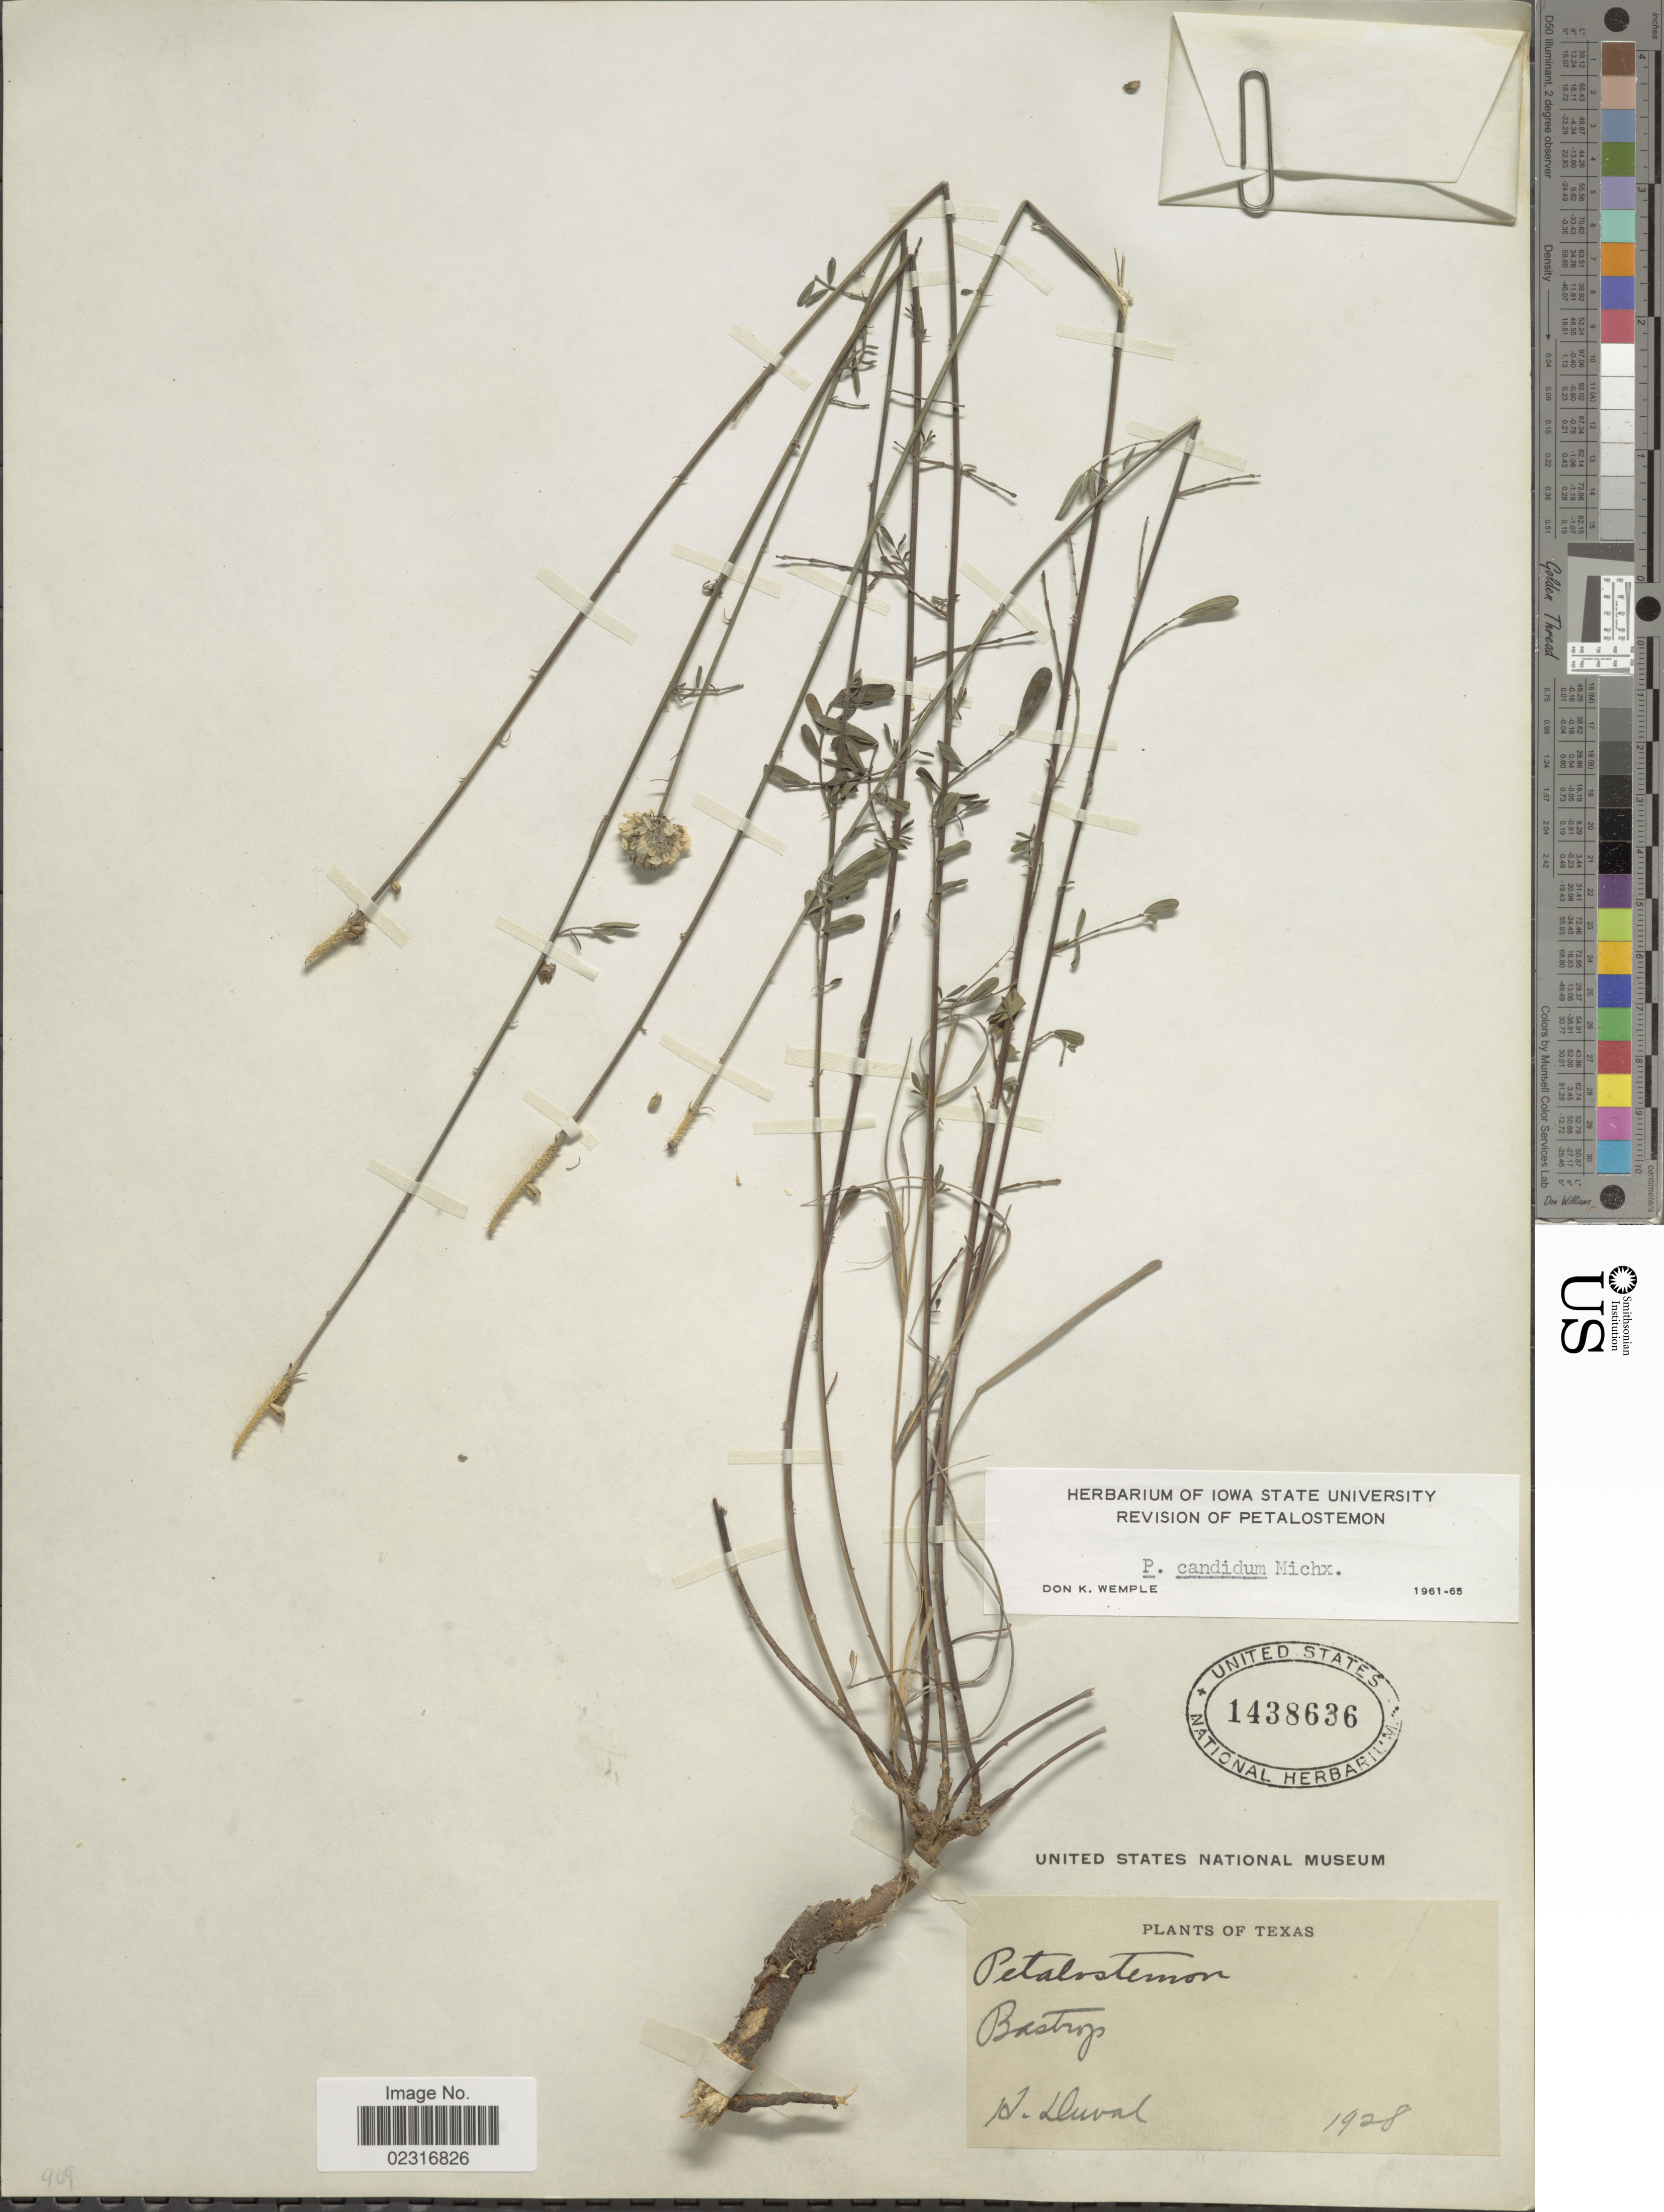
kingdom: Plantae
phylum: Tracheophyta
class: Magnoliopsida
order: Fabales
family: Fabaceae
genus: Dalea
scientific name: Dalea candida var. candida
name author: Michx. ex Willd.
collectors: H. Duval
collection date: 1928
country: United States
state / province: Texas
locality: Bastrop.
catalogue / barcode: US 1438636